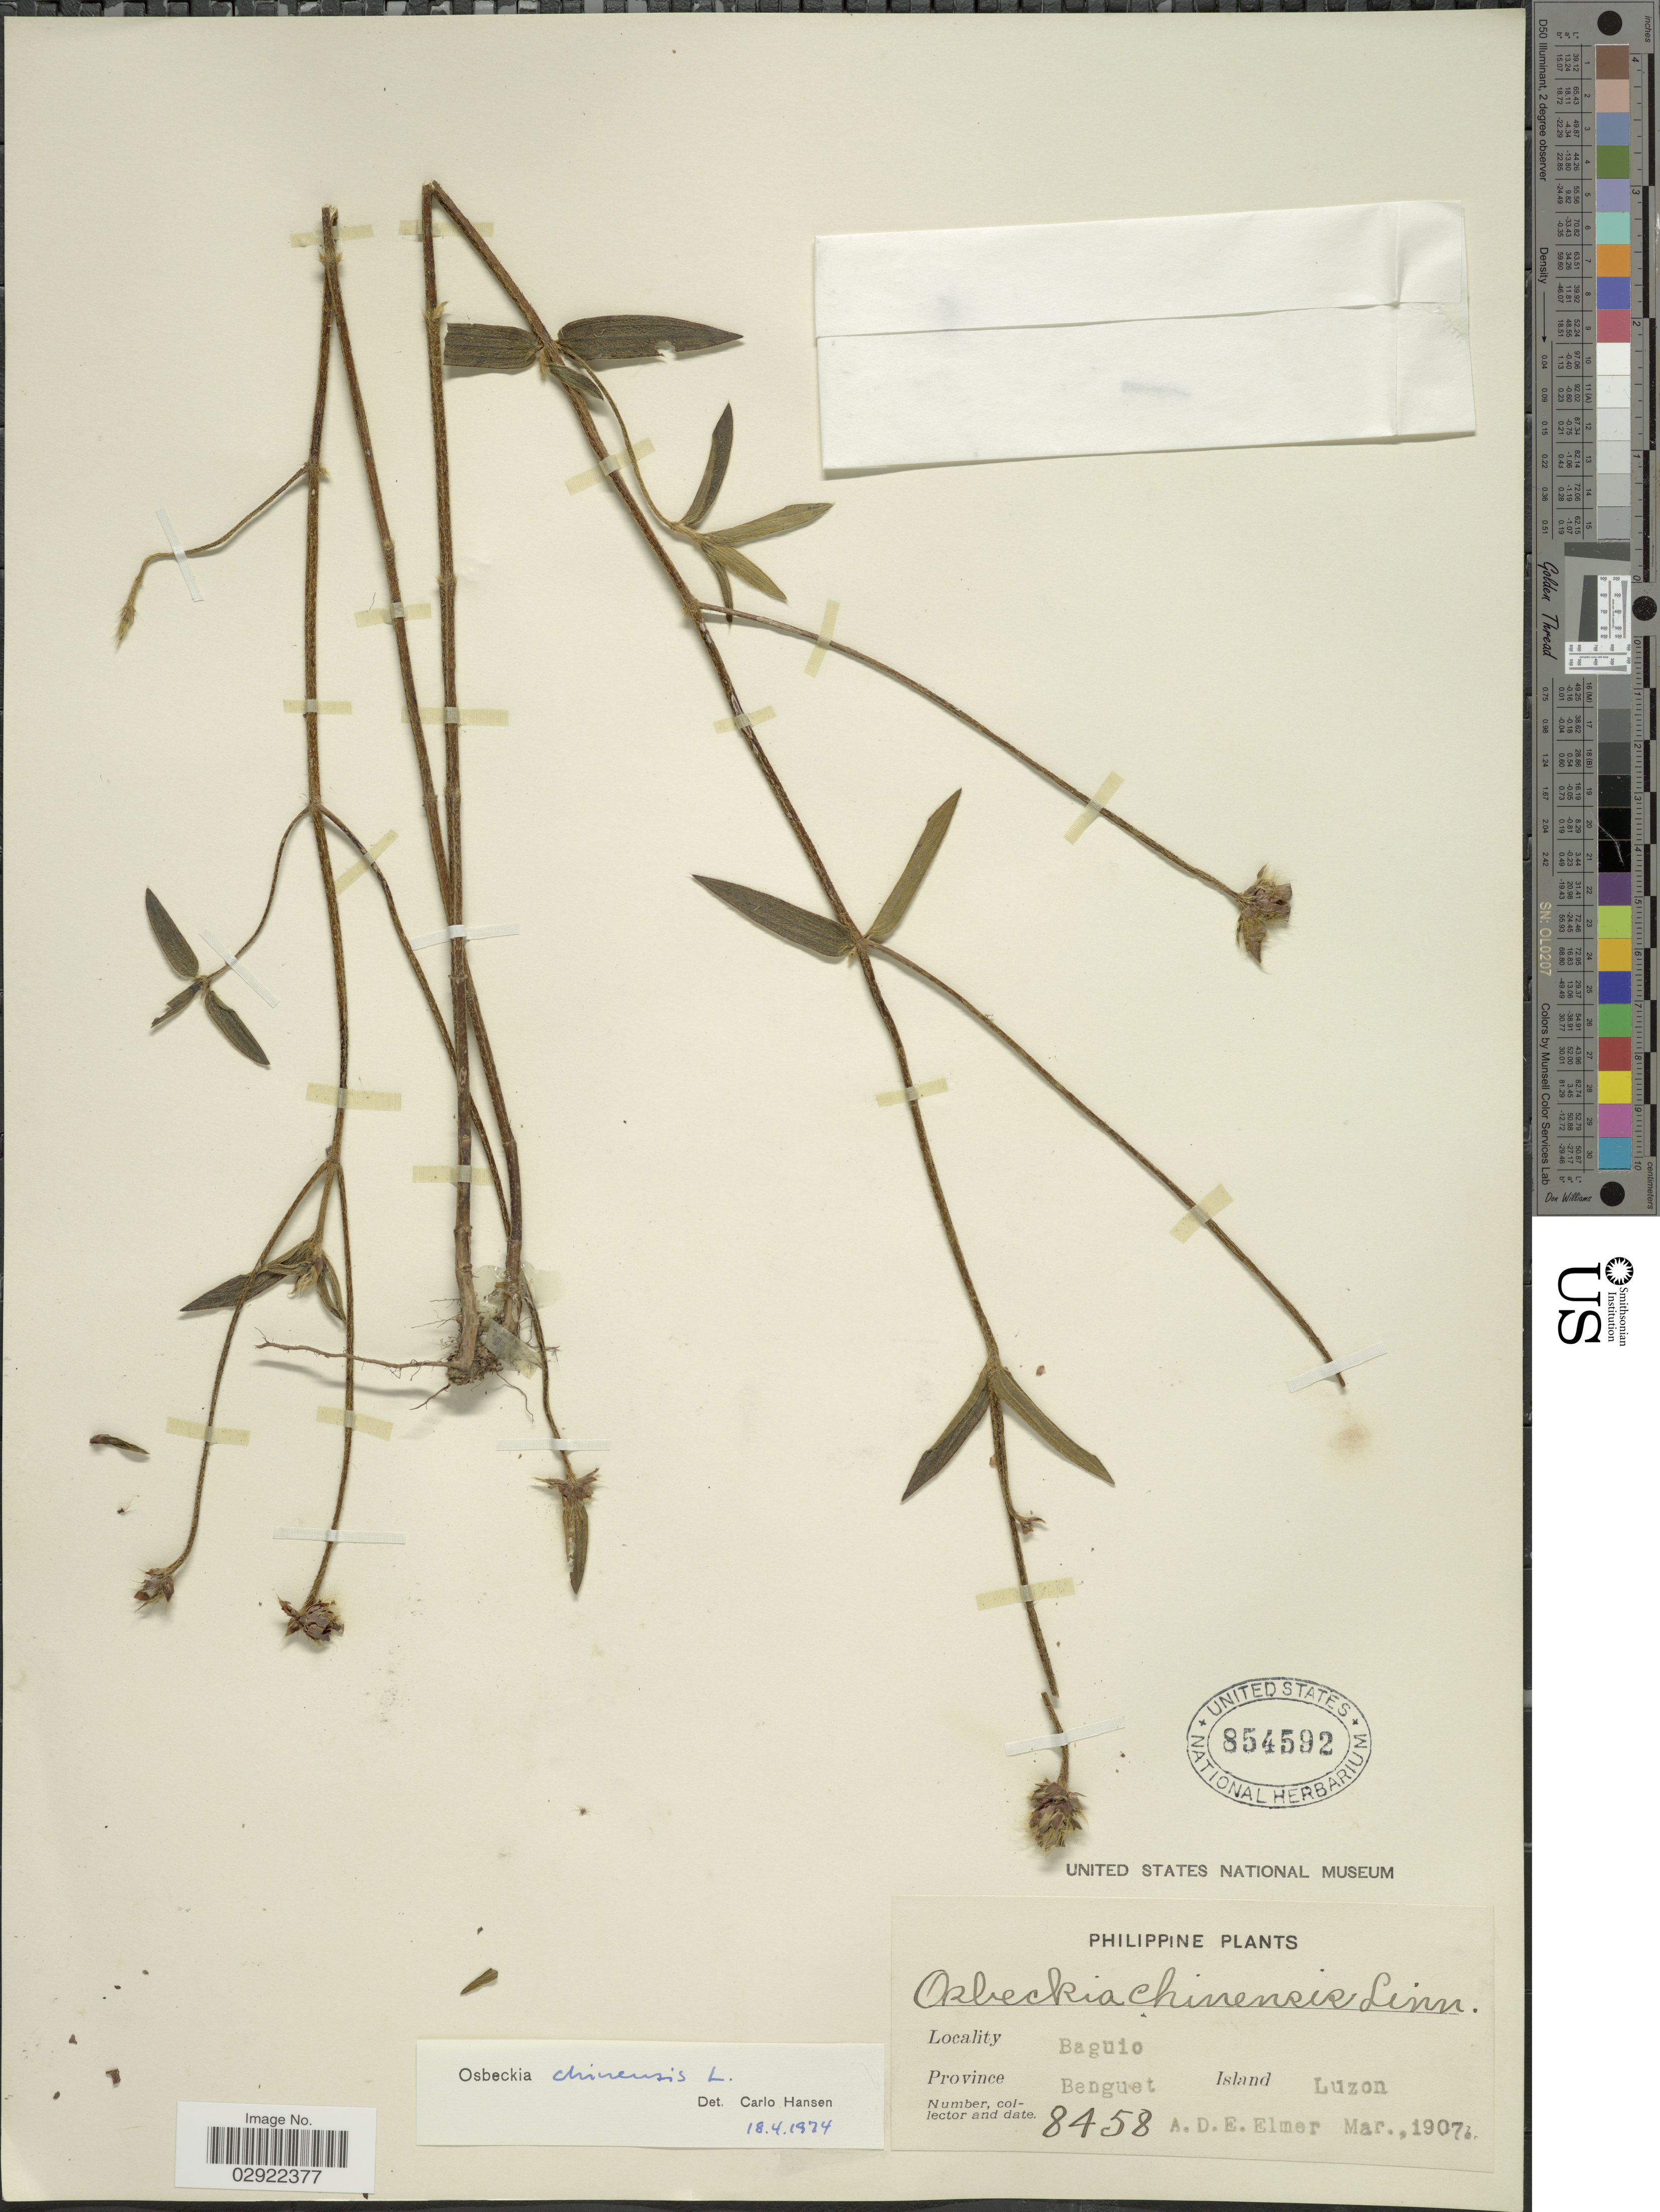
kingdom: Plantae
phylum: Tracheophyta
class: Magnoliopsida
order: Myrtales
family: Melastomataceae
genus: Osbeckia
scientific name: Osbeckia chinensis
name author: L.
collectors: A. D. E. Elmer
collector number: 8458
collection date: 1907-03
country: Philippines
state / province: Cordillera (Administrative Region)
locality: Baguio, Province Benguet, Island Luzon.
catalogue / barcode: US 854592